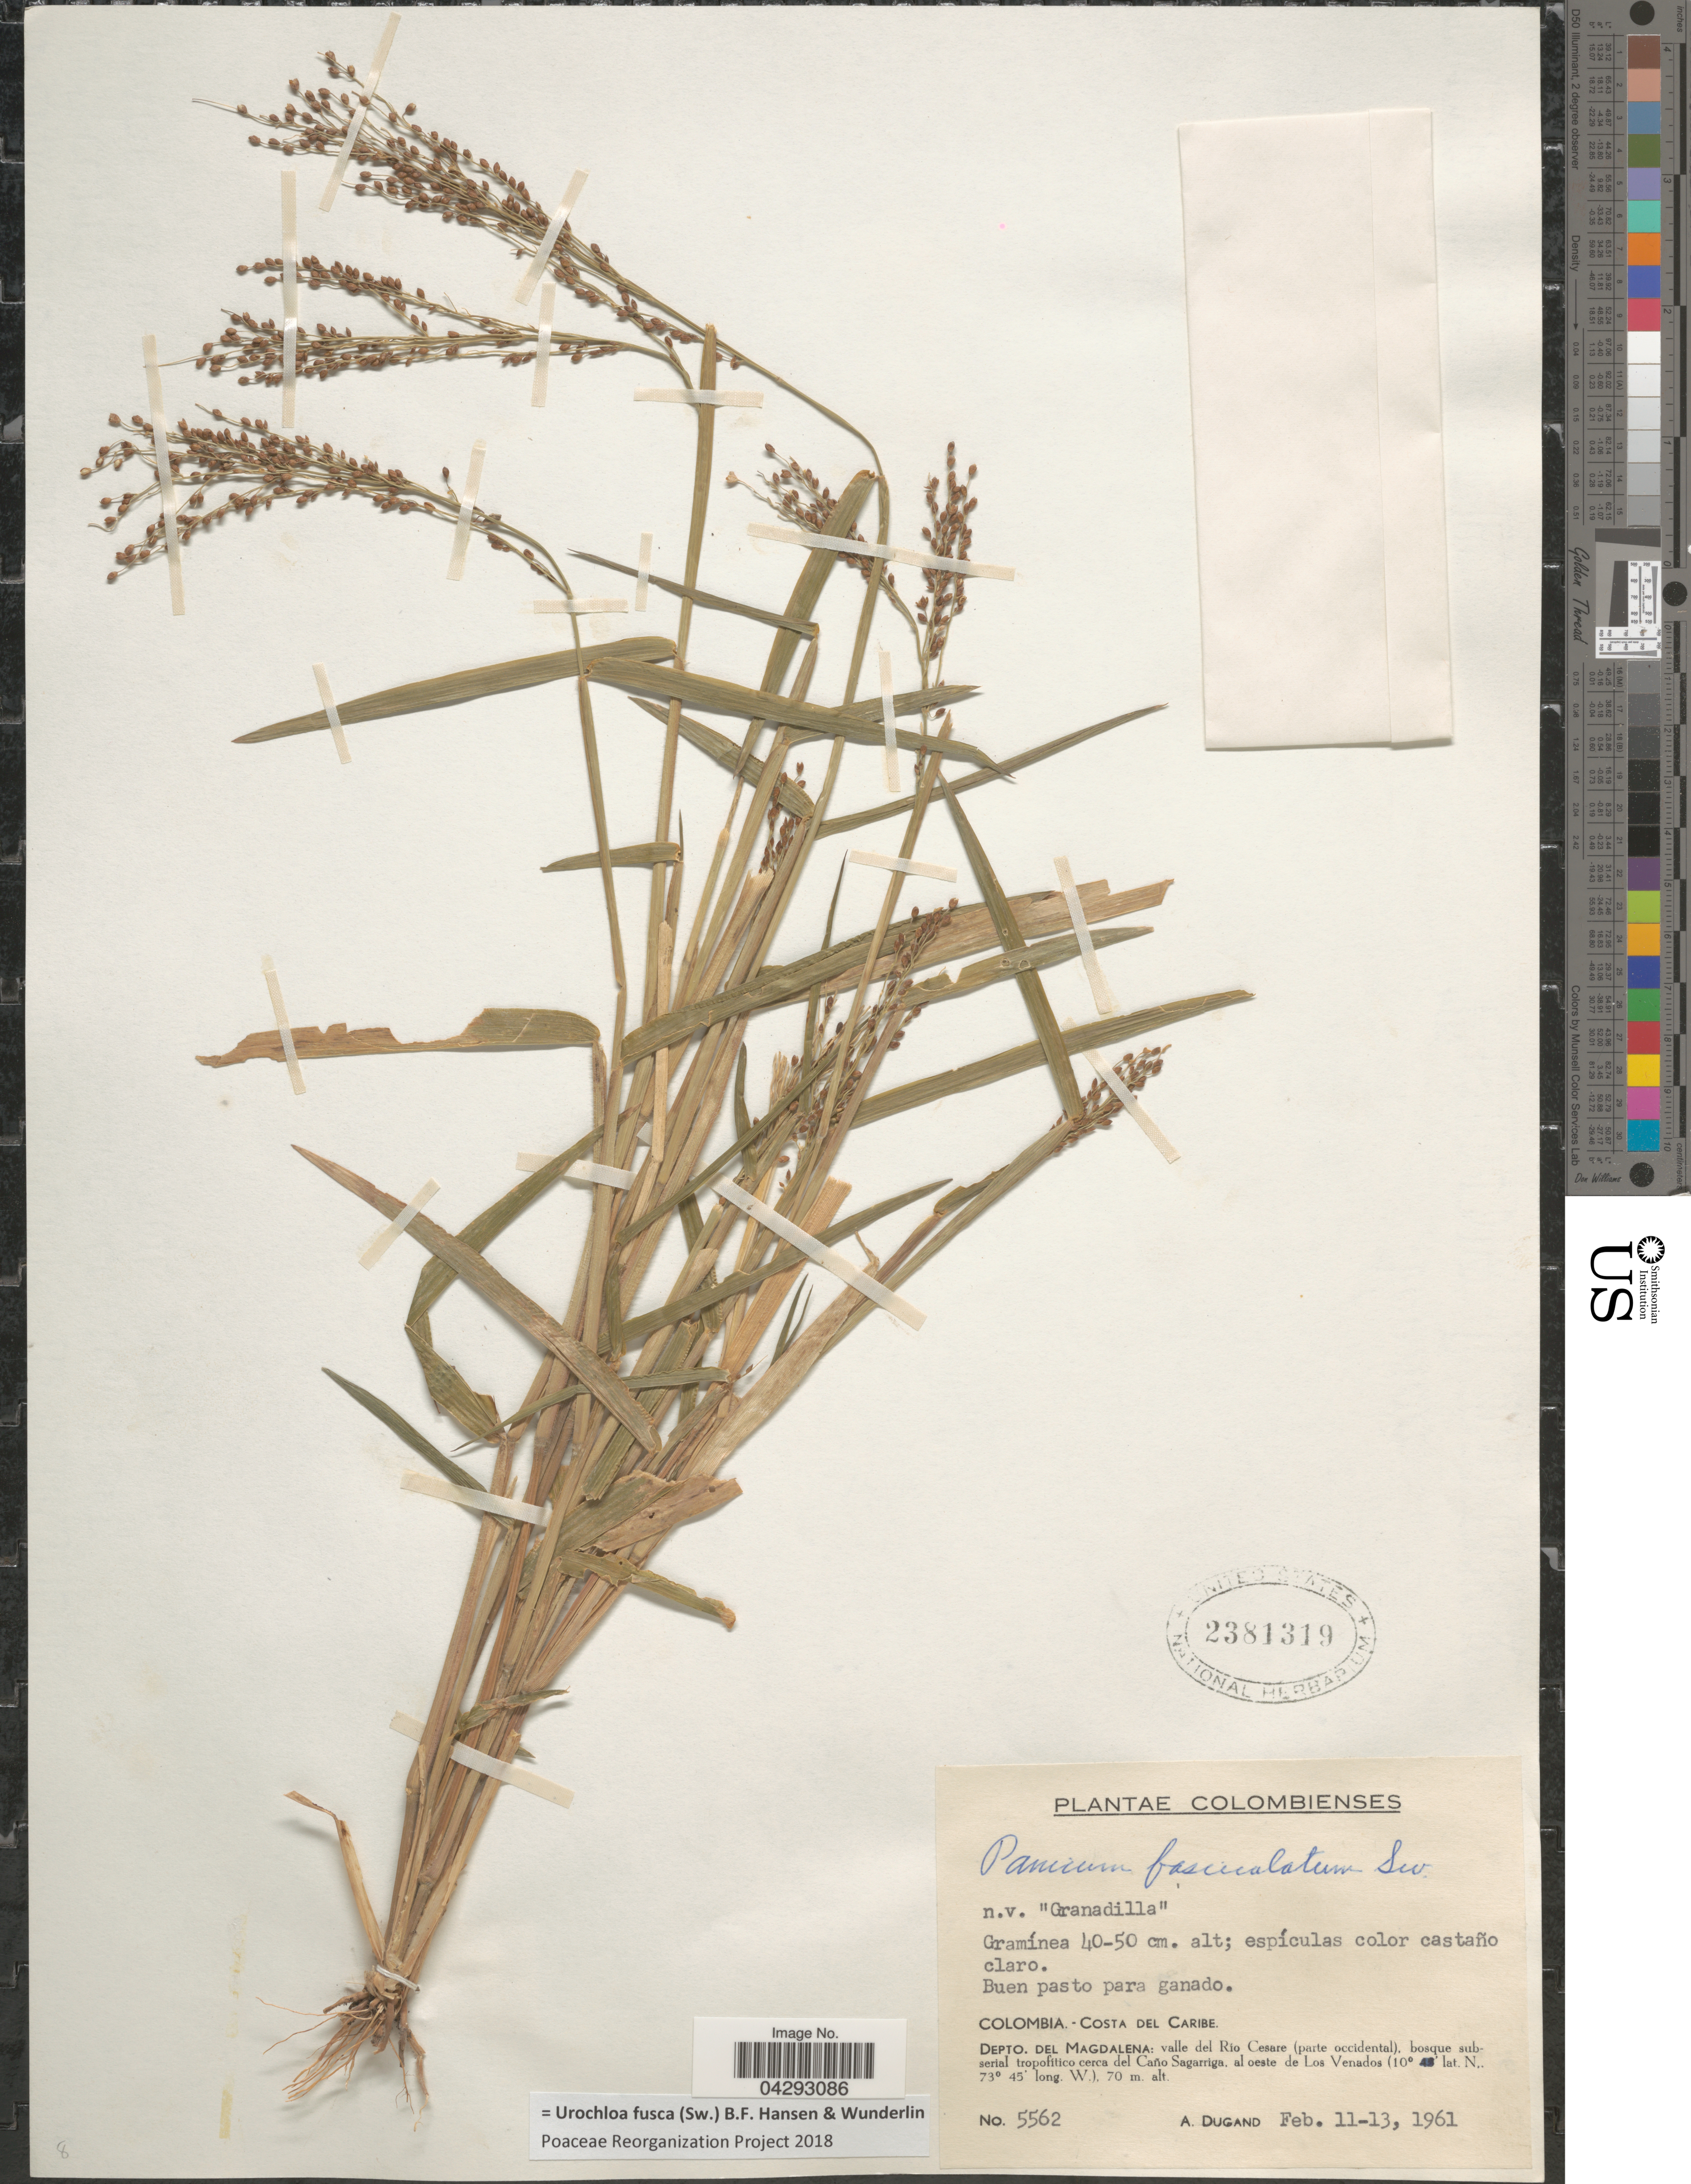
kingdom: Plantae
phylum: Tracheophyta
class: Liliopsida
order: Poales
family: Poaceae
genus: Urochloa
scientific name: Urochloa fusca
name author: (Sw.) B.F. Hansen & Wunderlin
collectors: A. Dugand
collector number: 5562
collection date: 1961-02-11/1961-02-13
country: Colombia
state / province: Magdalena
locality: Colombienses. Costa del Caribe. Depto. del Magdalena: valle del Río Cesare (parte occidental), bosque sub-serial tropofitico cerca del Caño Sagarriga, al oeste de Los Venados.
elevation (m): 70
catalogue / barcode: US 2381319